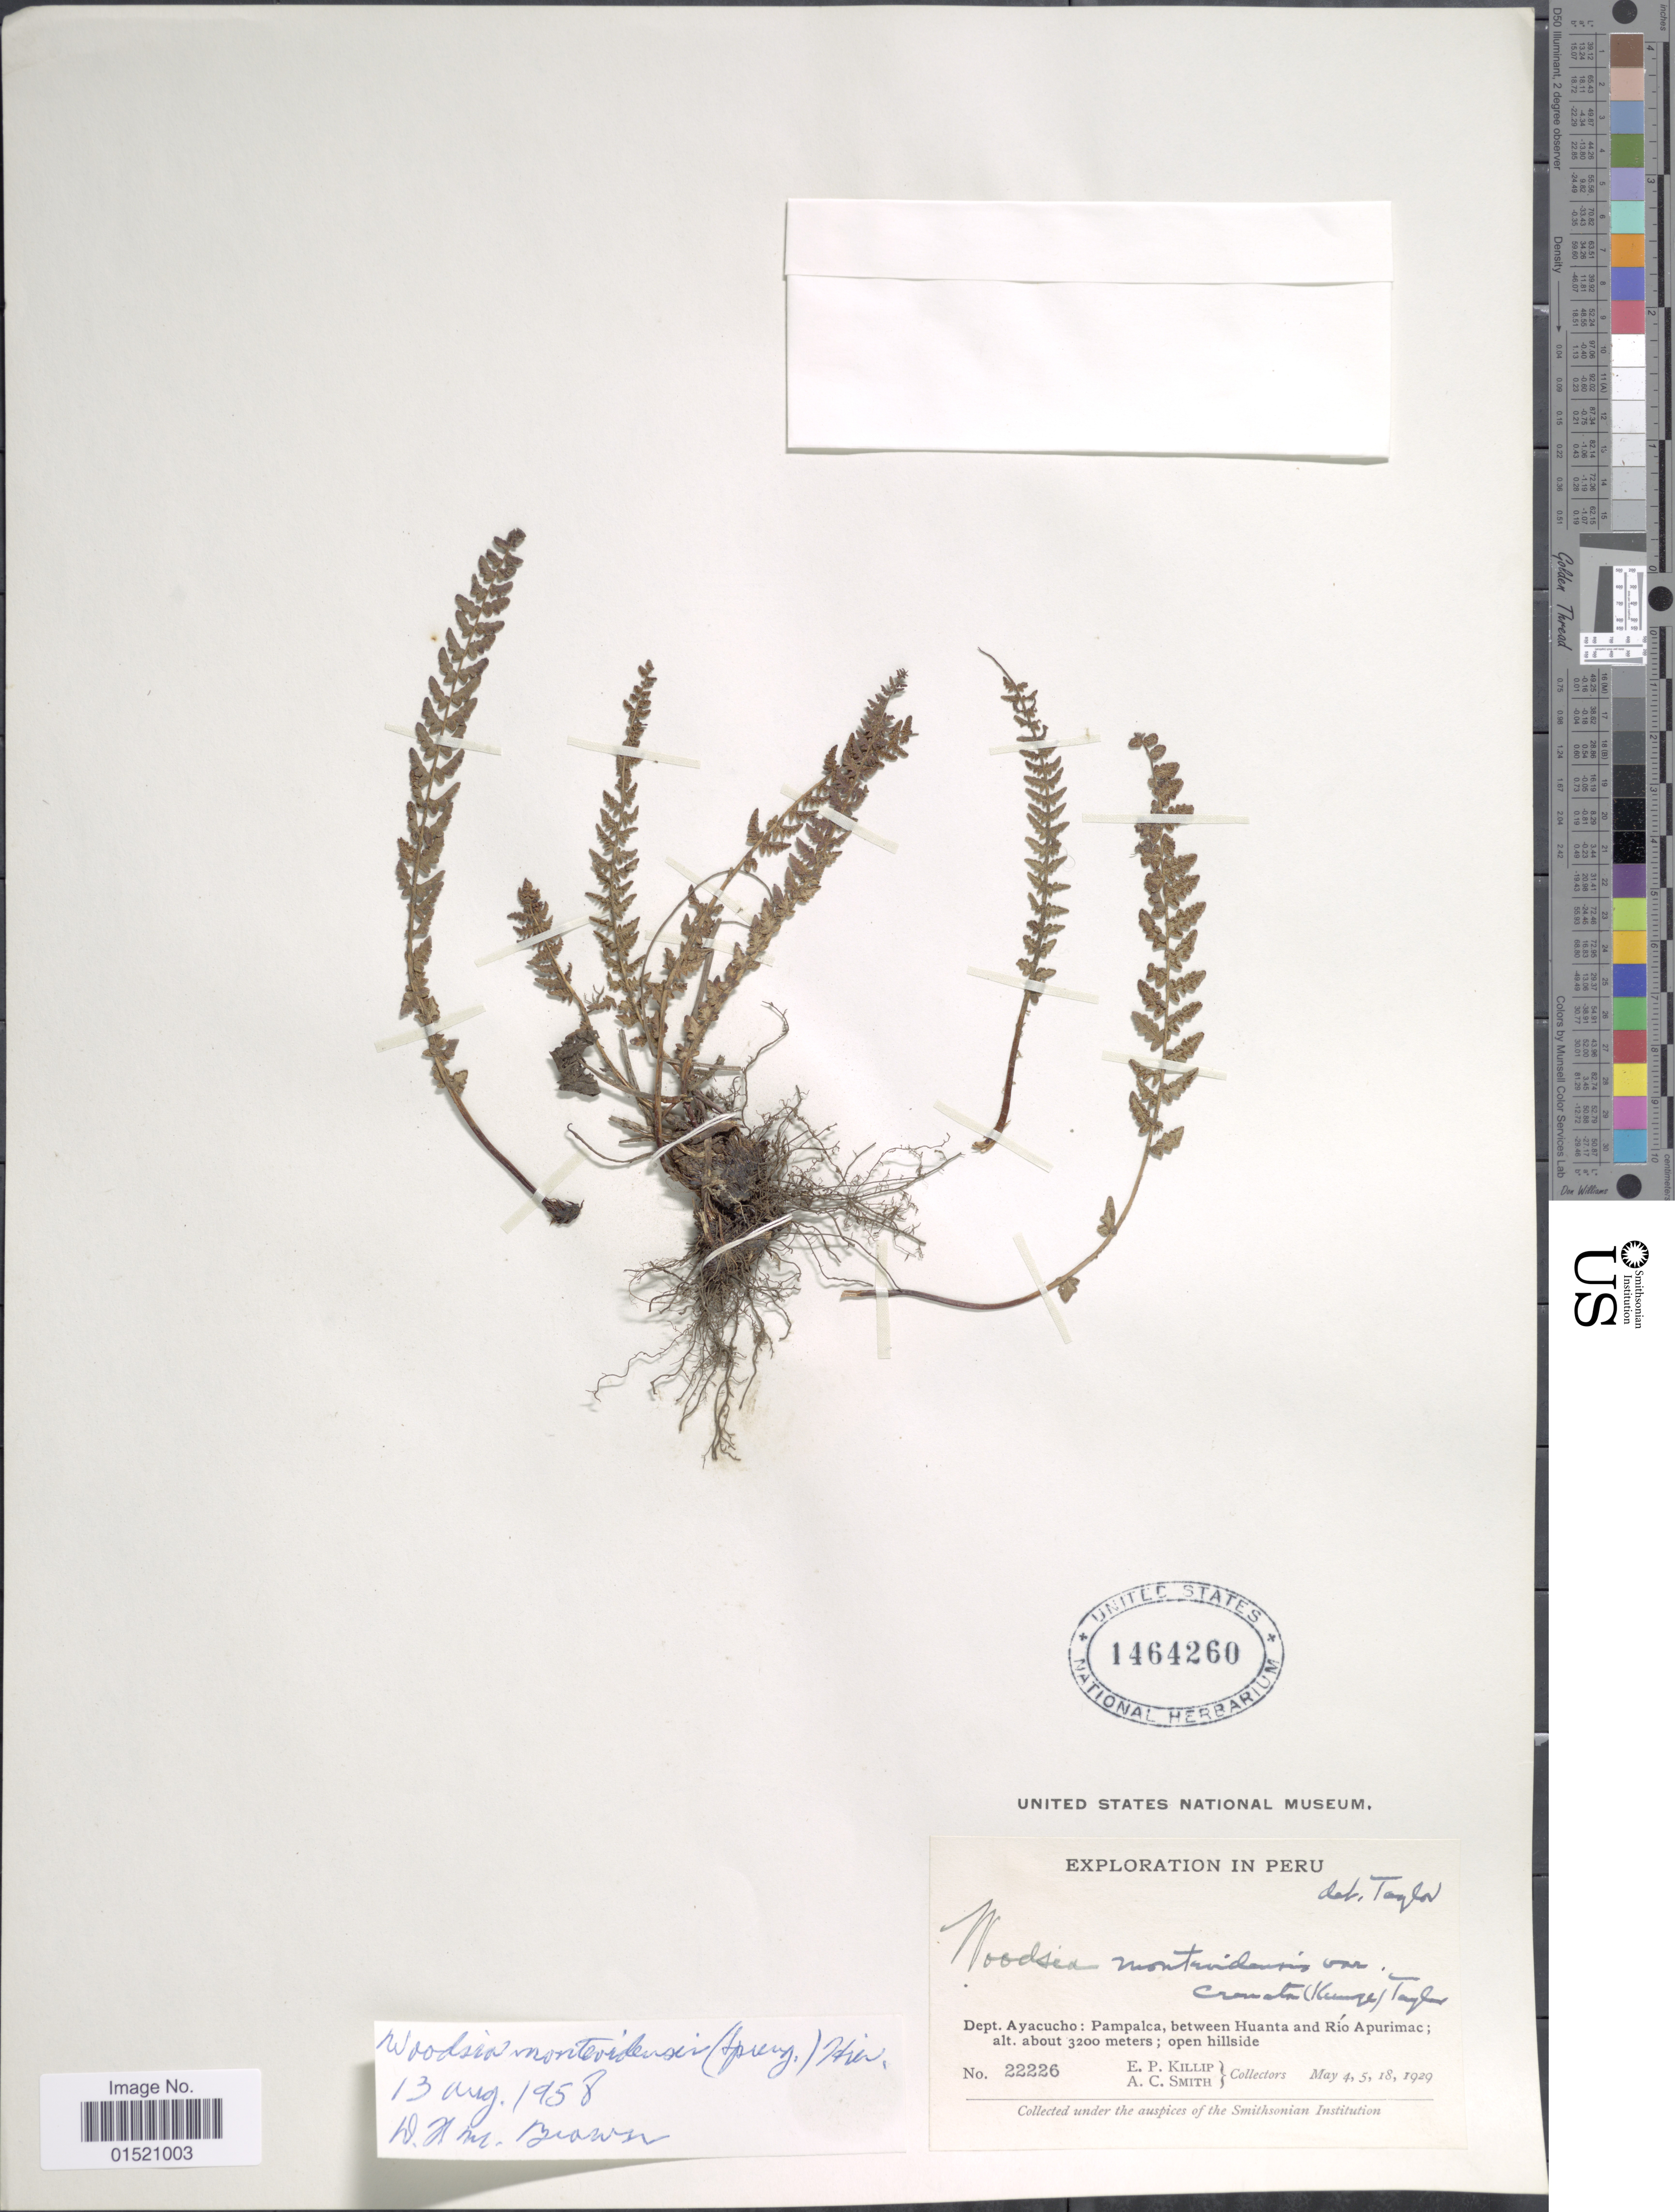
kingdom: Plantae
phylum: Tracheophyta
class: Polypodiopsida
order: Polypodiales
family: Woodsiaceae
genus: Woodsia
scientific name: Woodsia montevidensis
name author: (Spreng.) Hieron.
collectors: E. P. Killip & A. C. Smith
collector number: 22226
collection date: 1929-05-04/1929-05-18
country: Peru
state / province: Ayacucho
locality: Dept. Ayacucho: Pampalca, between Huanta and Río Apurimac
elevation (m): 3200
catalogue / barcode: US 1464260